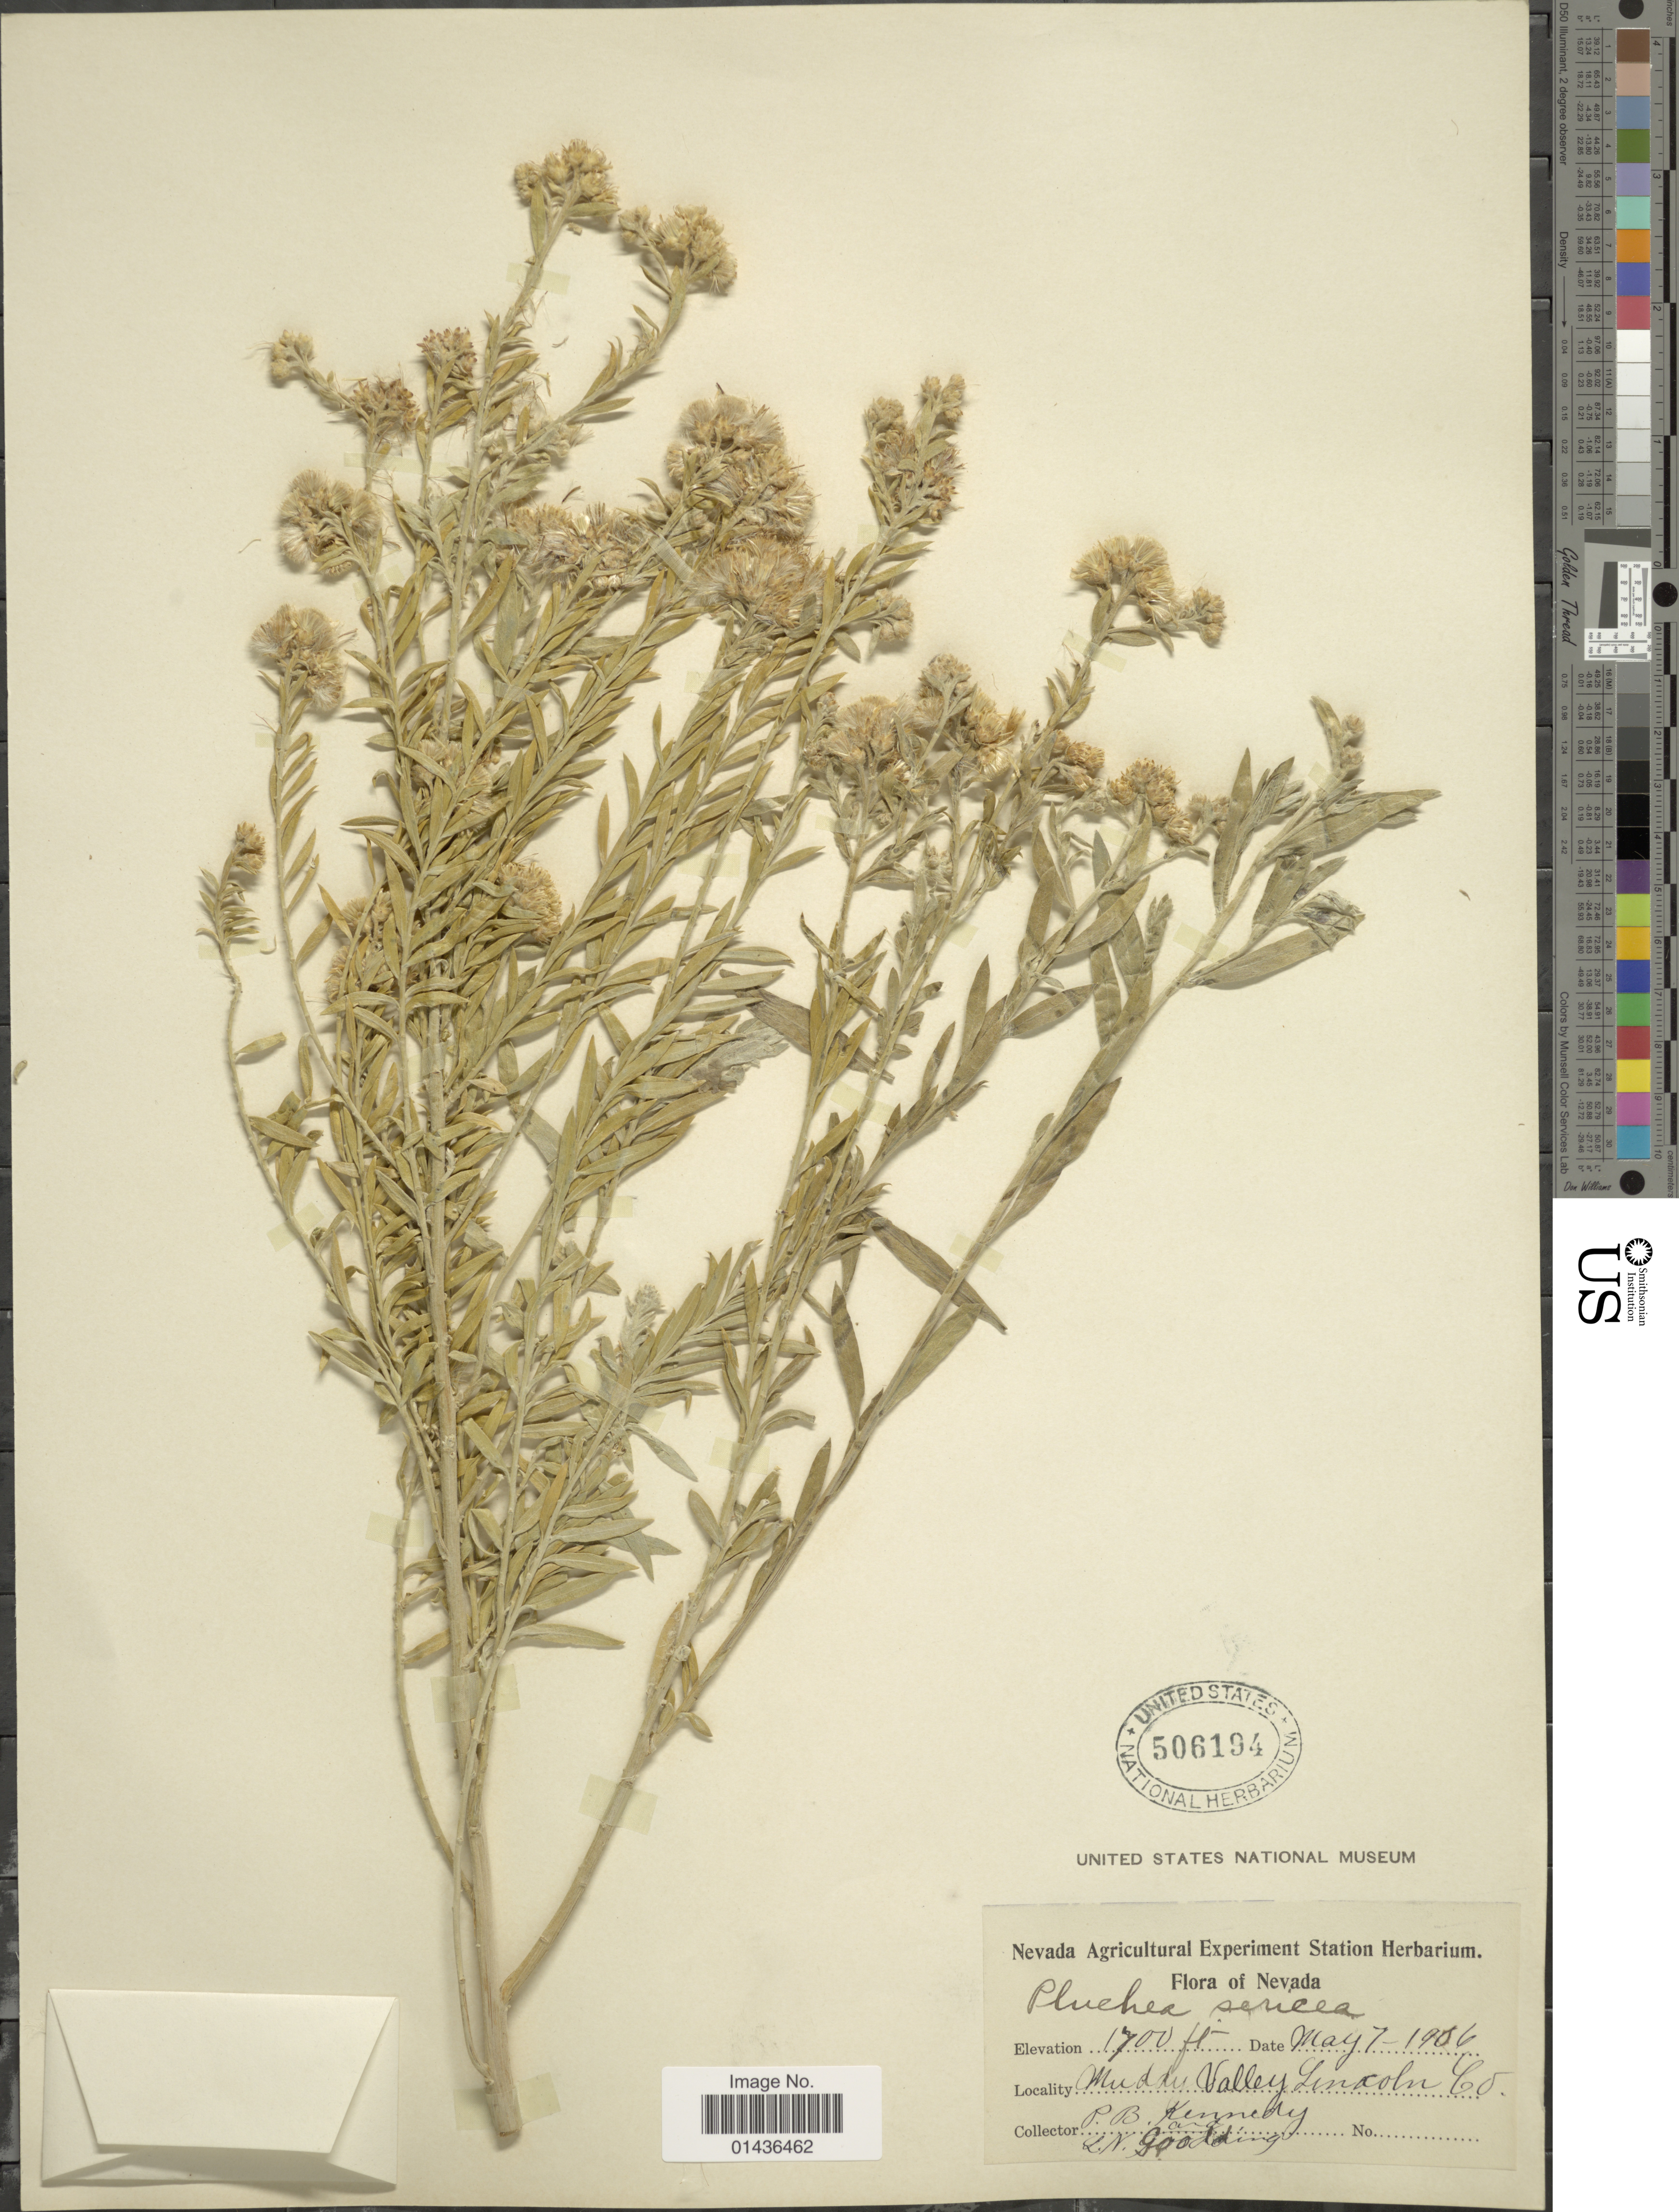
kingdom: Plantae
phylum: Tracheophyta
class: Magnoliopsida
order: Asterales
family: Asteraceae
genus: Pluchea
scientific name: Pluchea sericea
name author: (Nutt.) Coville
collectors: P. B. Kennedy & L. N. Goodding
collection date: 1906-05-07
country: United States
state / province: Nevada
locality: Muddy Valley, Lincoln Co.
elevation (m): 518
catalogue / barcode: US 506194